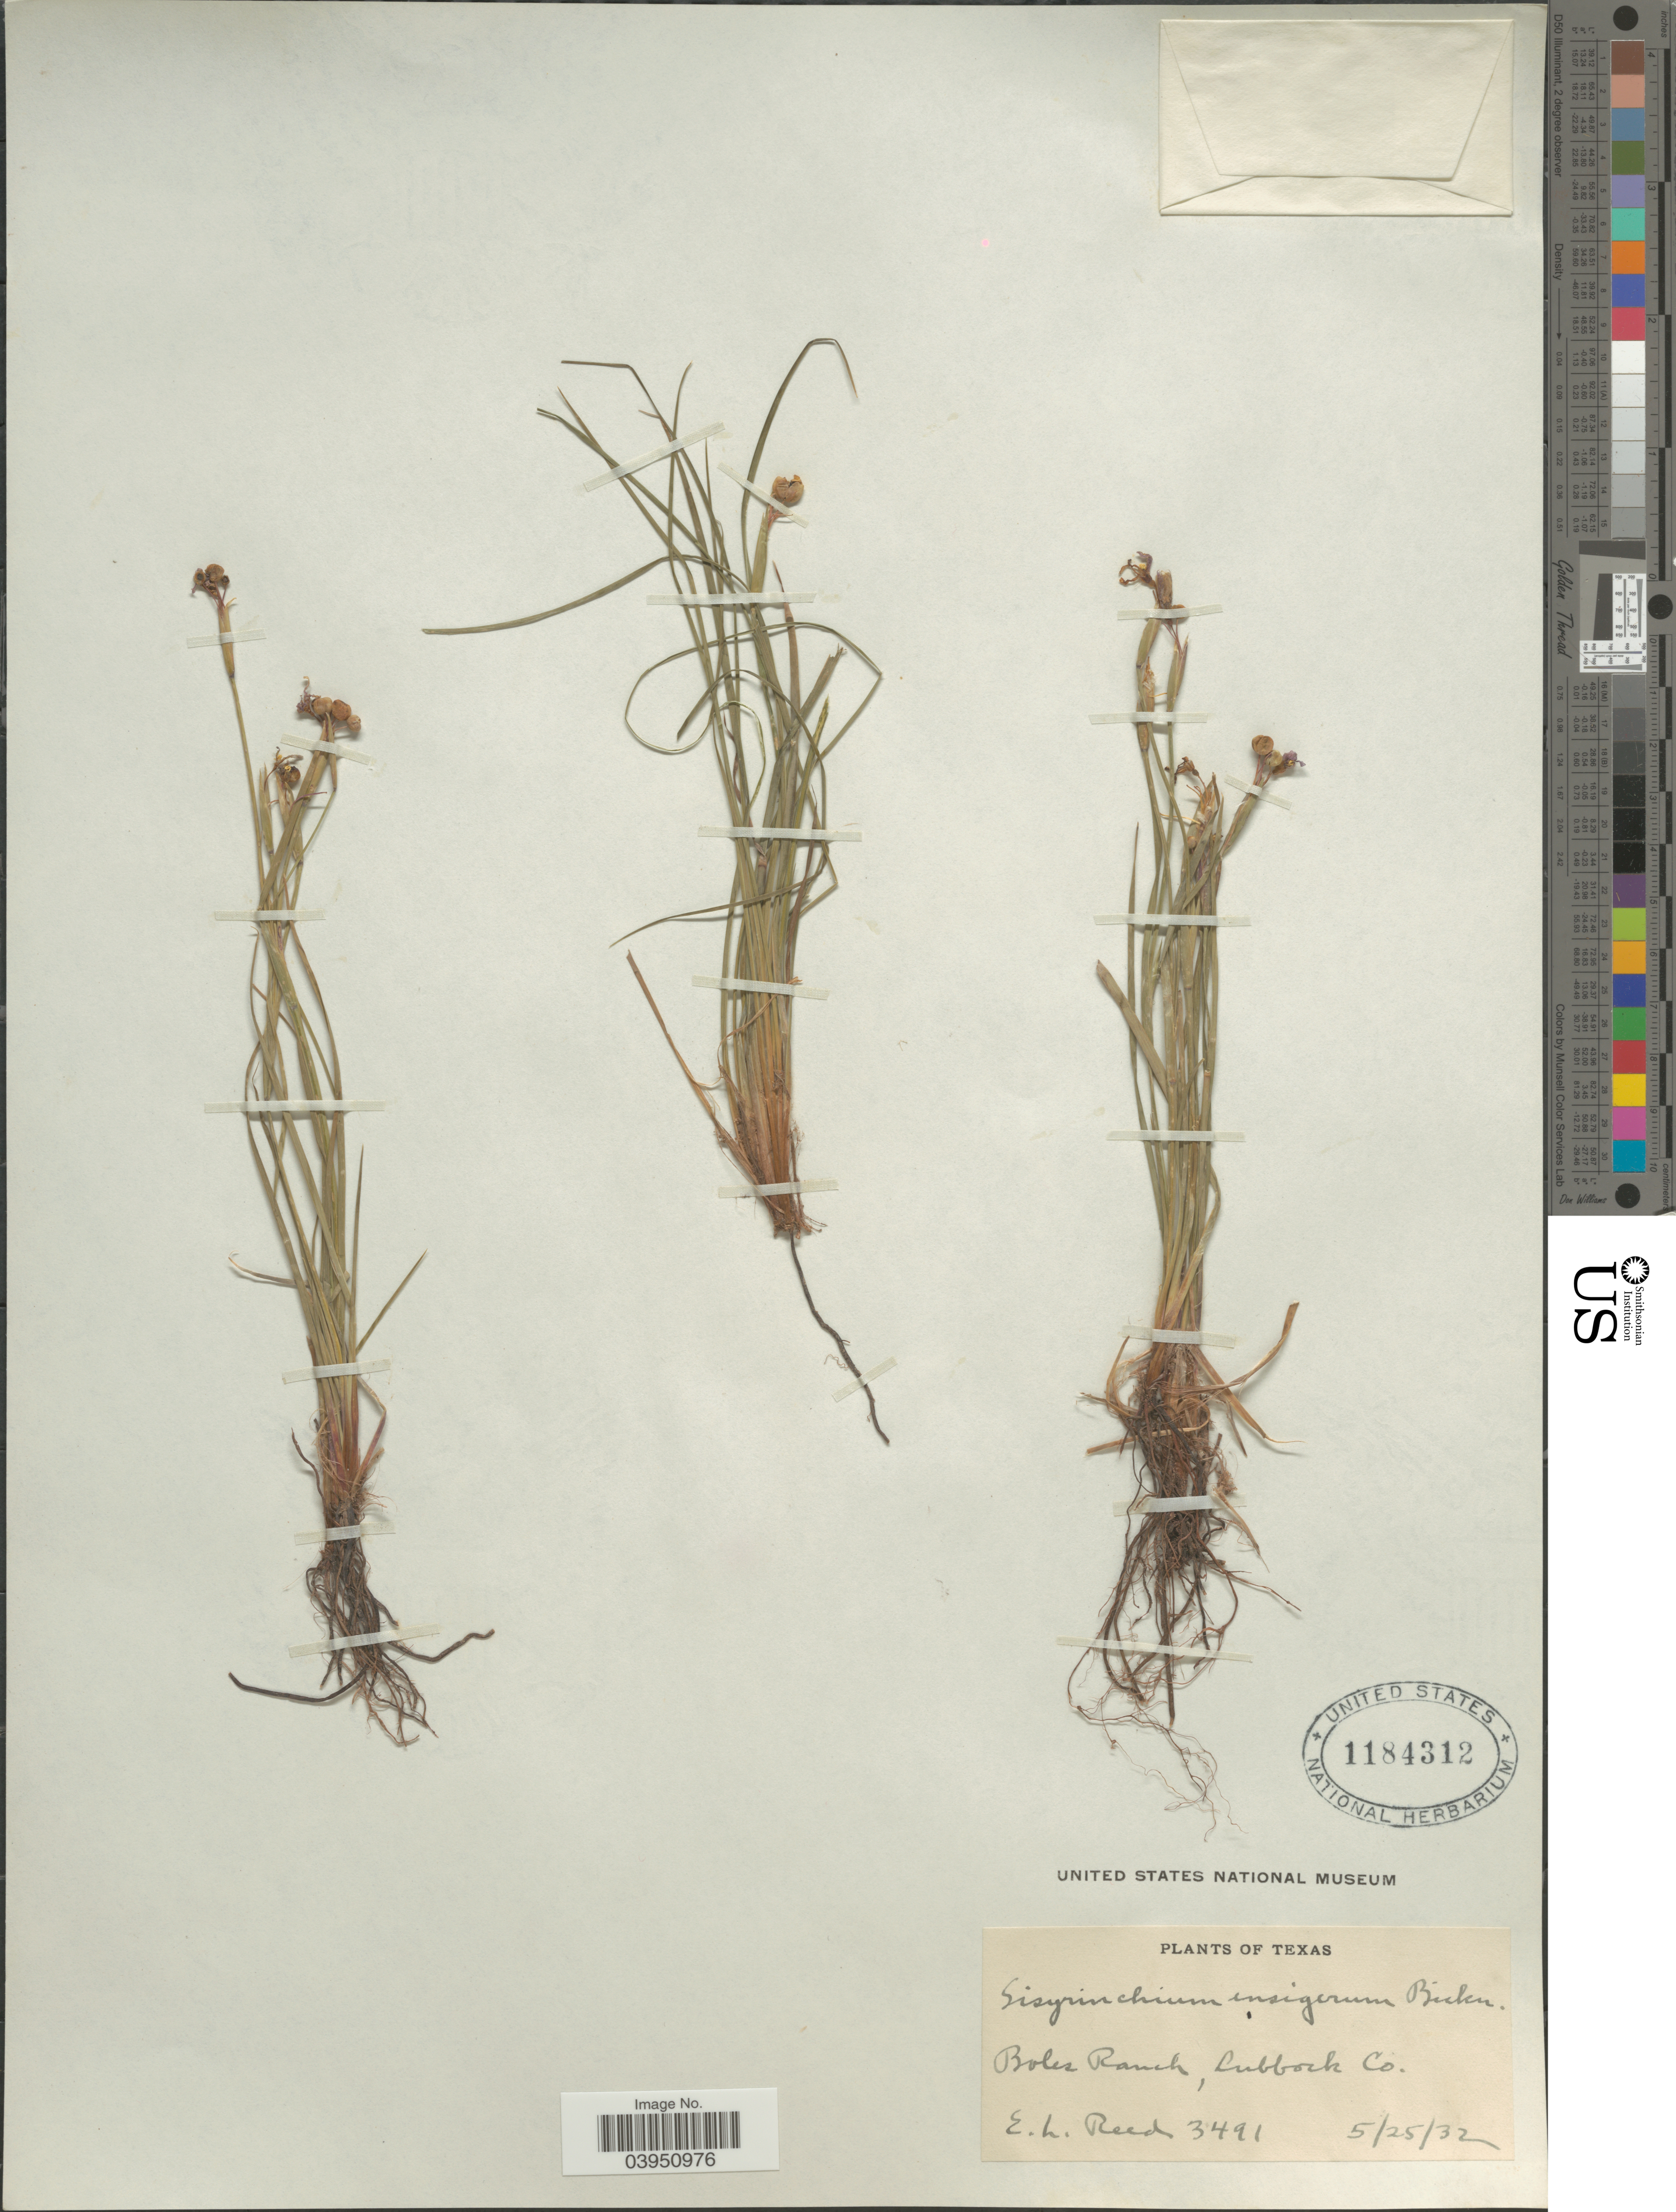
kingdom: Plantae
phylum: Tracheophyta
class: Liliopsida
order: Asparagales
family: Iridaceae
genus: Sisyrinchium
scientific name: Sisyrinchium ensigerum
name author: E.P. Bicknell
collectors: E. Reed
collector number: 3491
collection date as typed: Transcribed d/m/y: 25/5/32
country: United States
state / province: Texas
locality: Boles Ranch, Lubbock Co.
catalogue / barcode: US 1184312